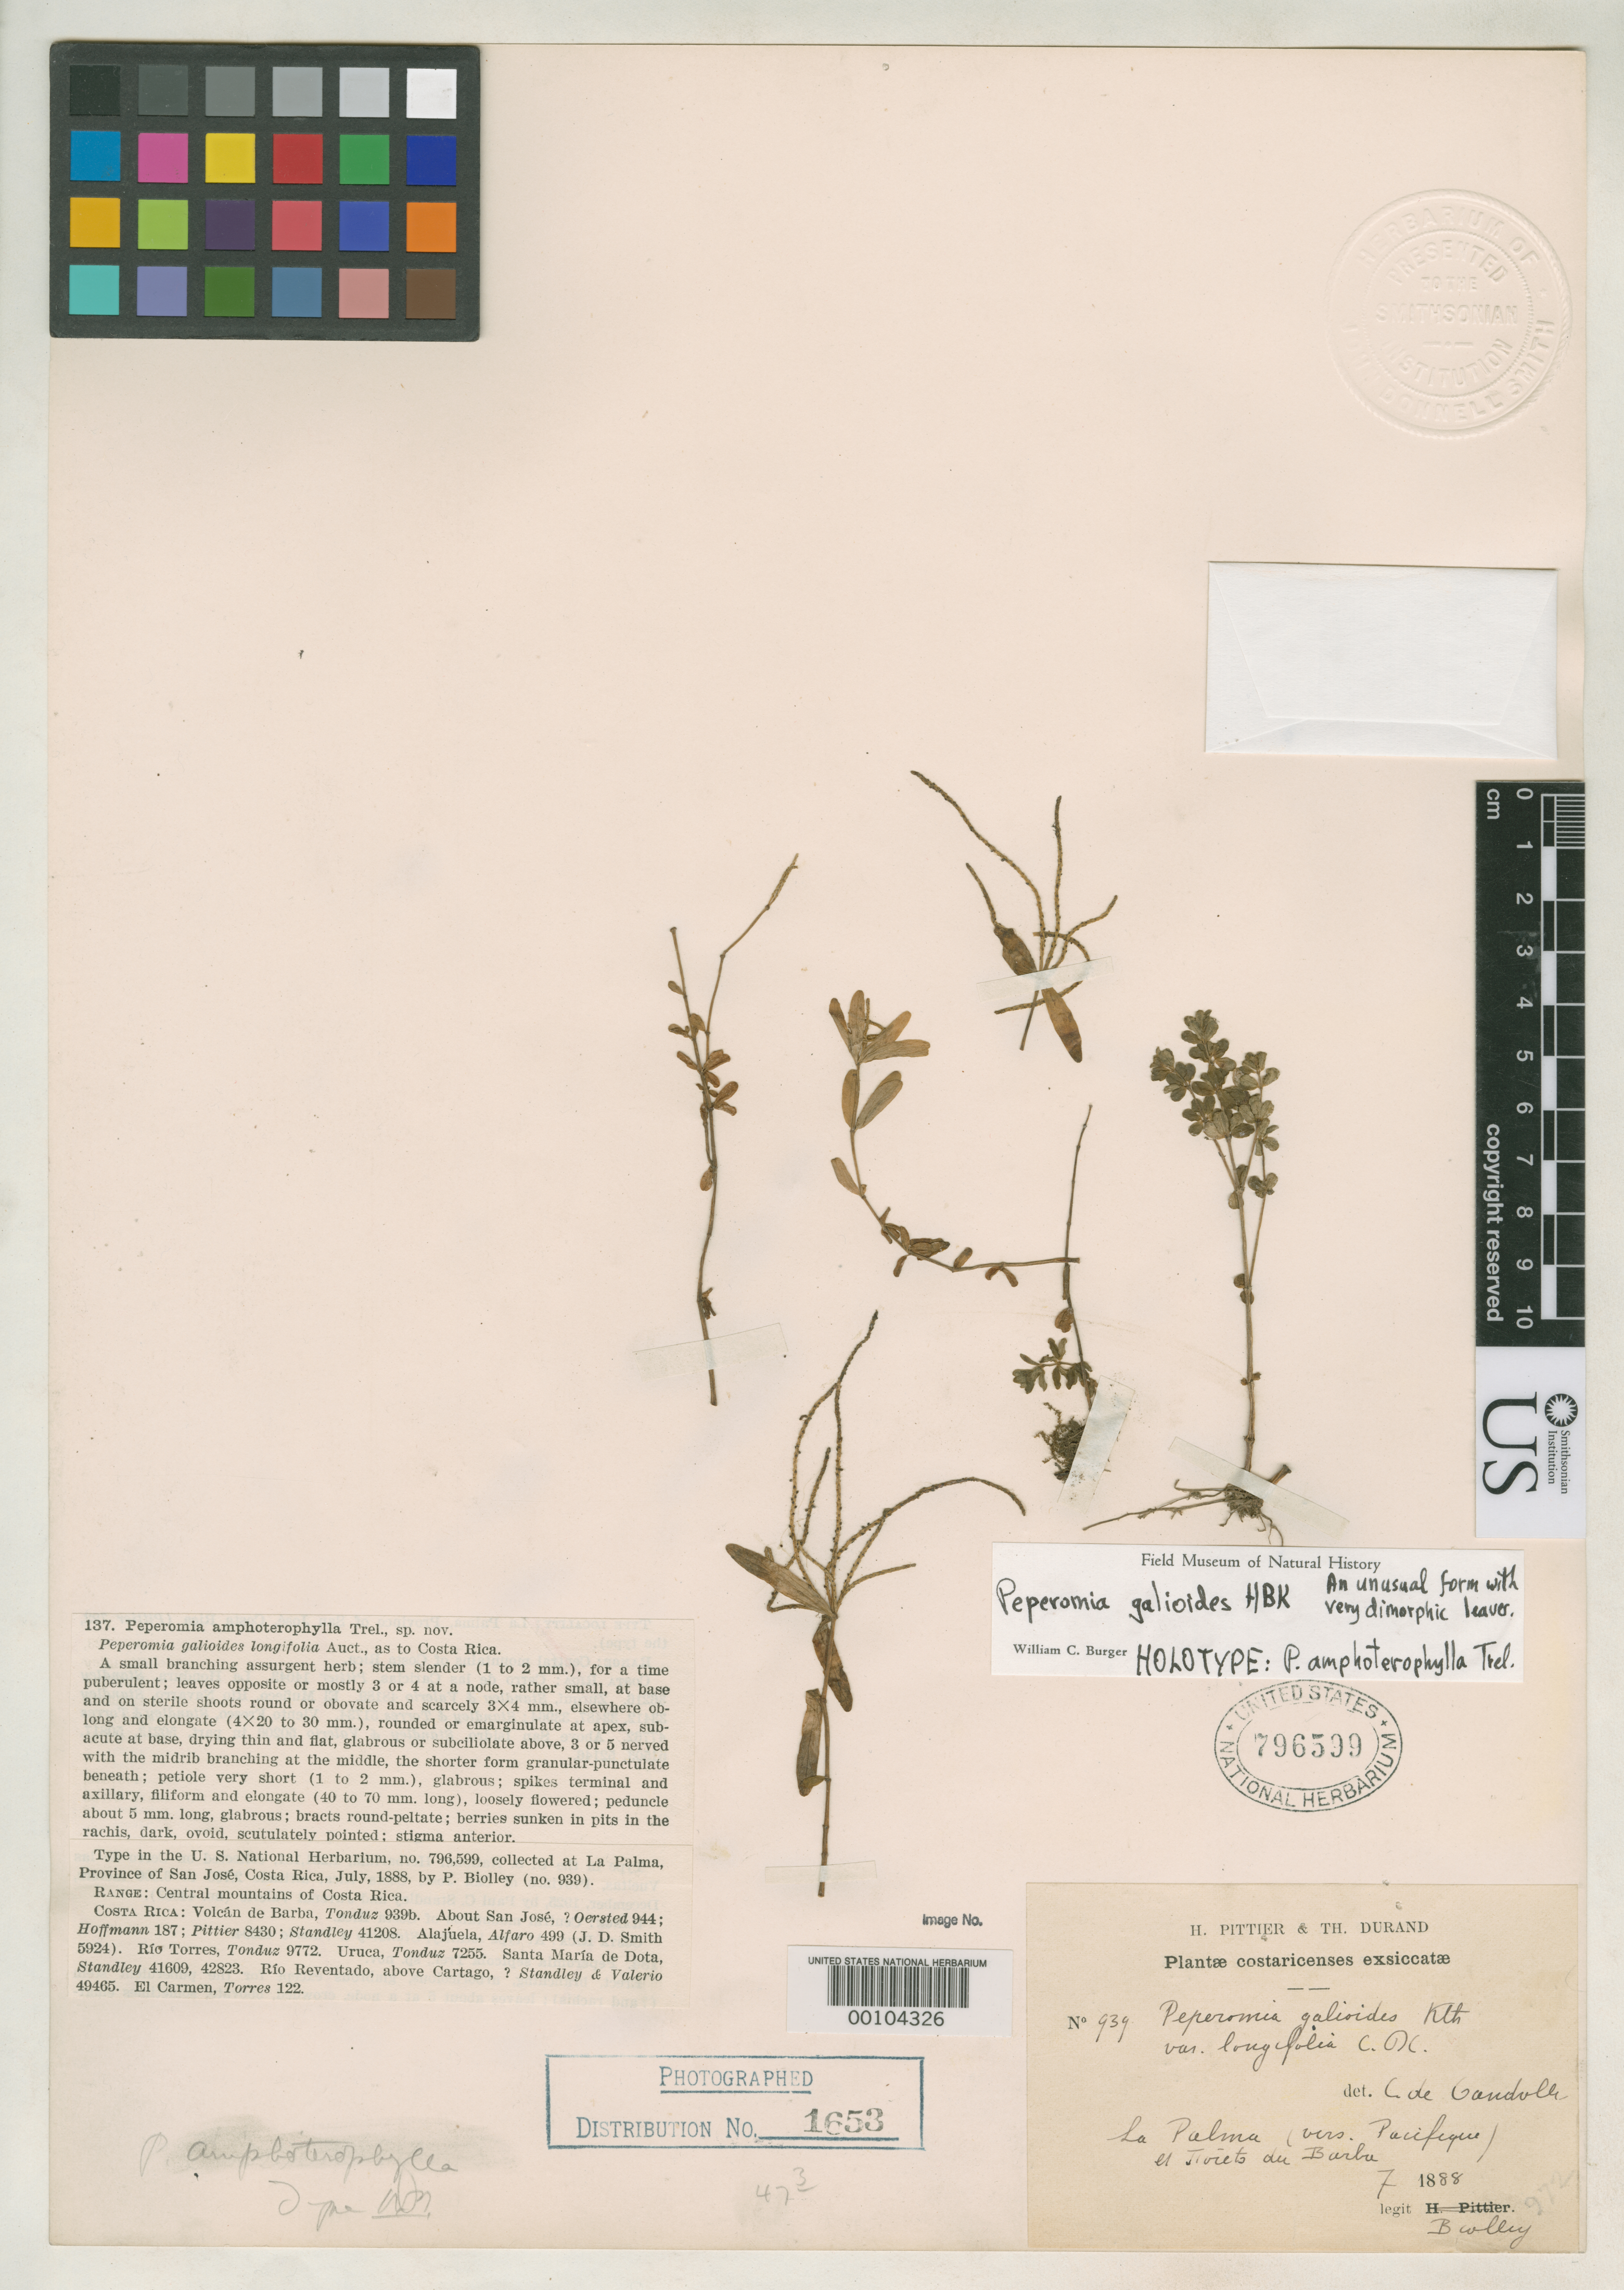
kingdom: Plantae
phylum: Tracheophyta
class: Magnoliopsida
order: Piperales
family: Piperaceae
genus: Peperomia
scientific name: Peperomia amphoterophylla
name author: Trel.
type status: Holotype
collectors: P. Biolley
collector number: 939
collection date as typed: Jul 1888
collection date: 1888-07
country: Costa Rica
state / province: San José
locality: La Palma.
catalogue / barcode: US 796599